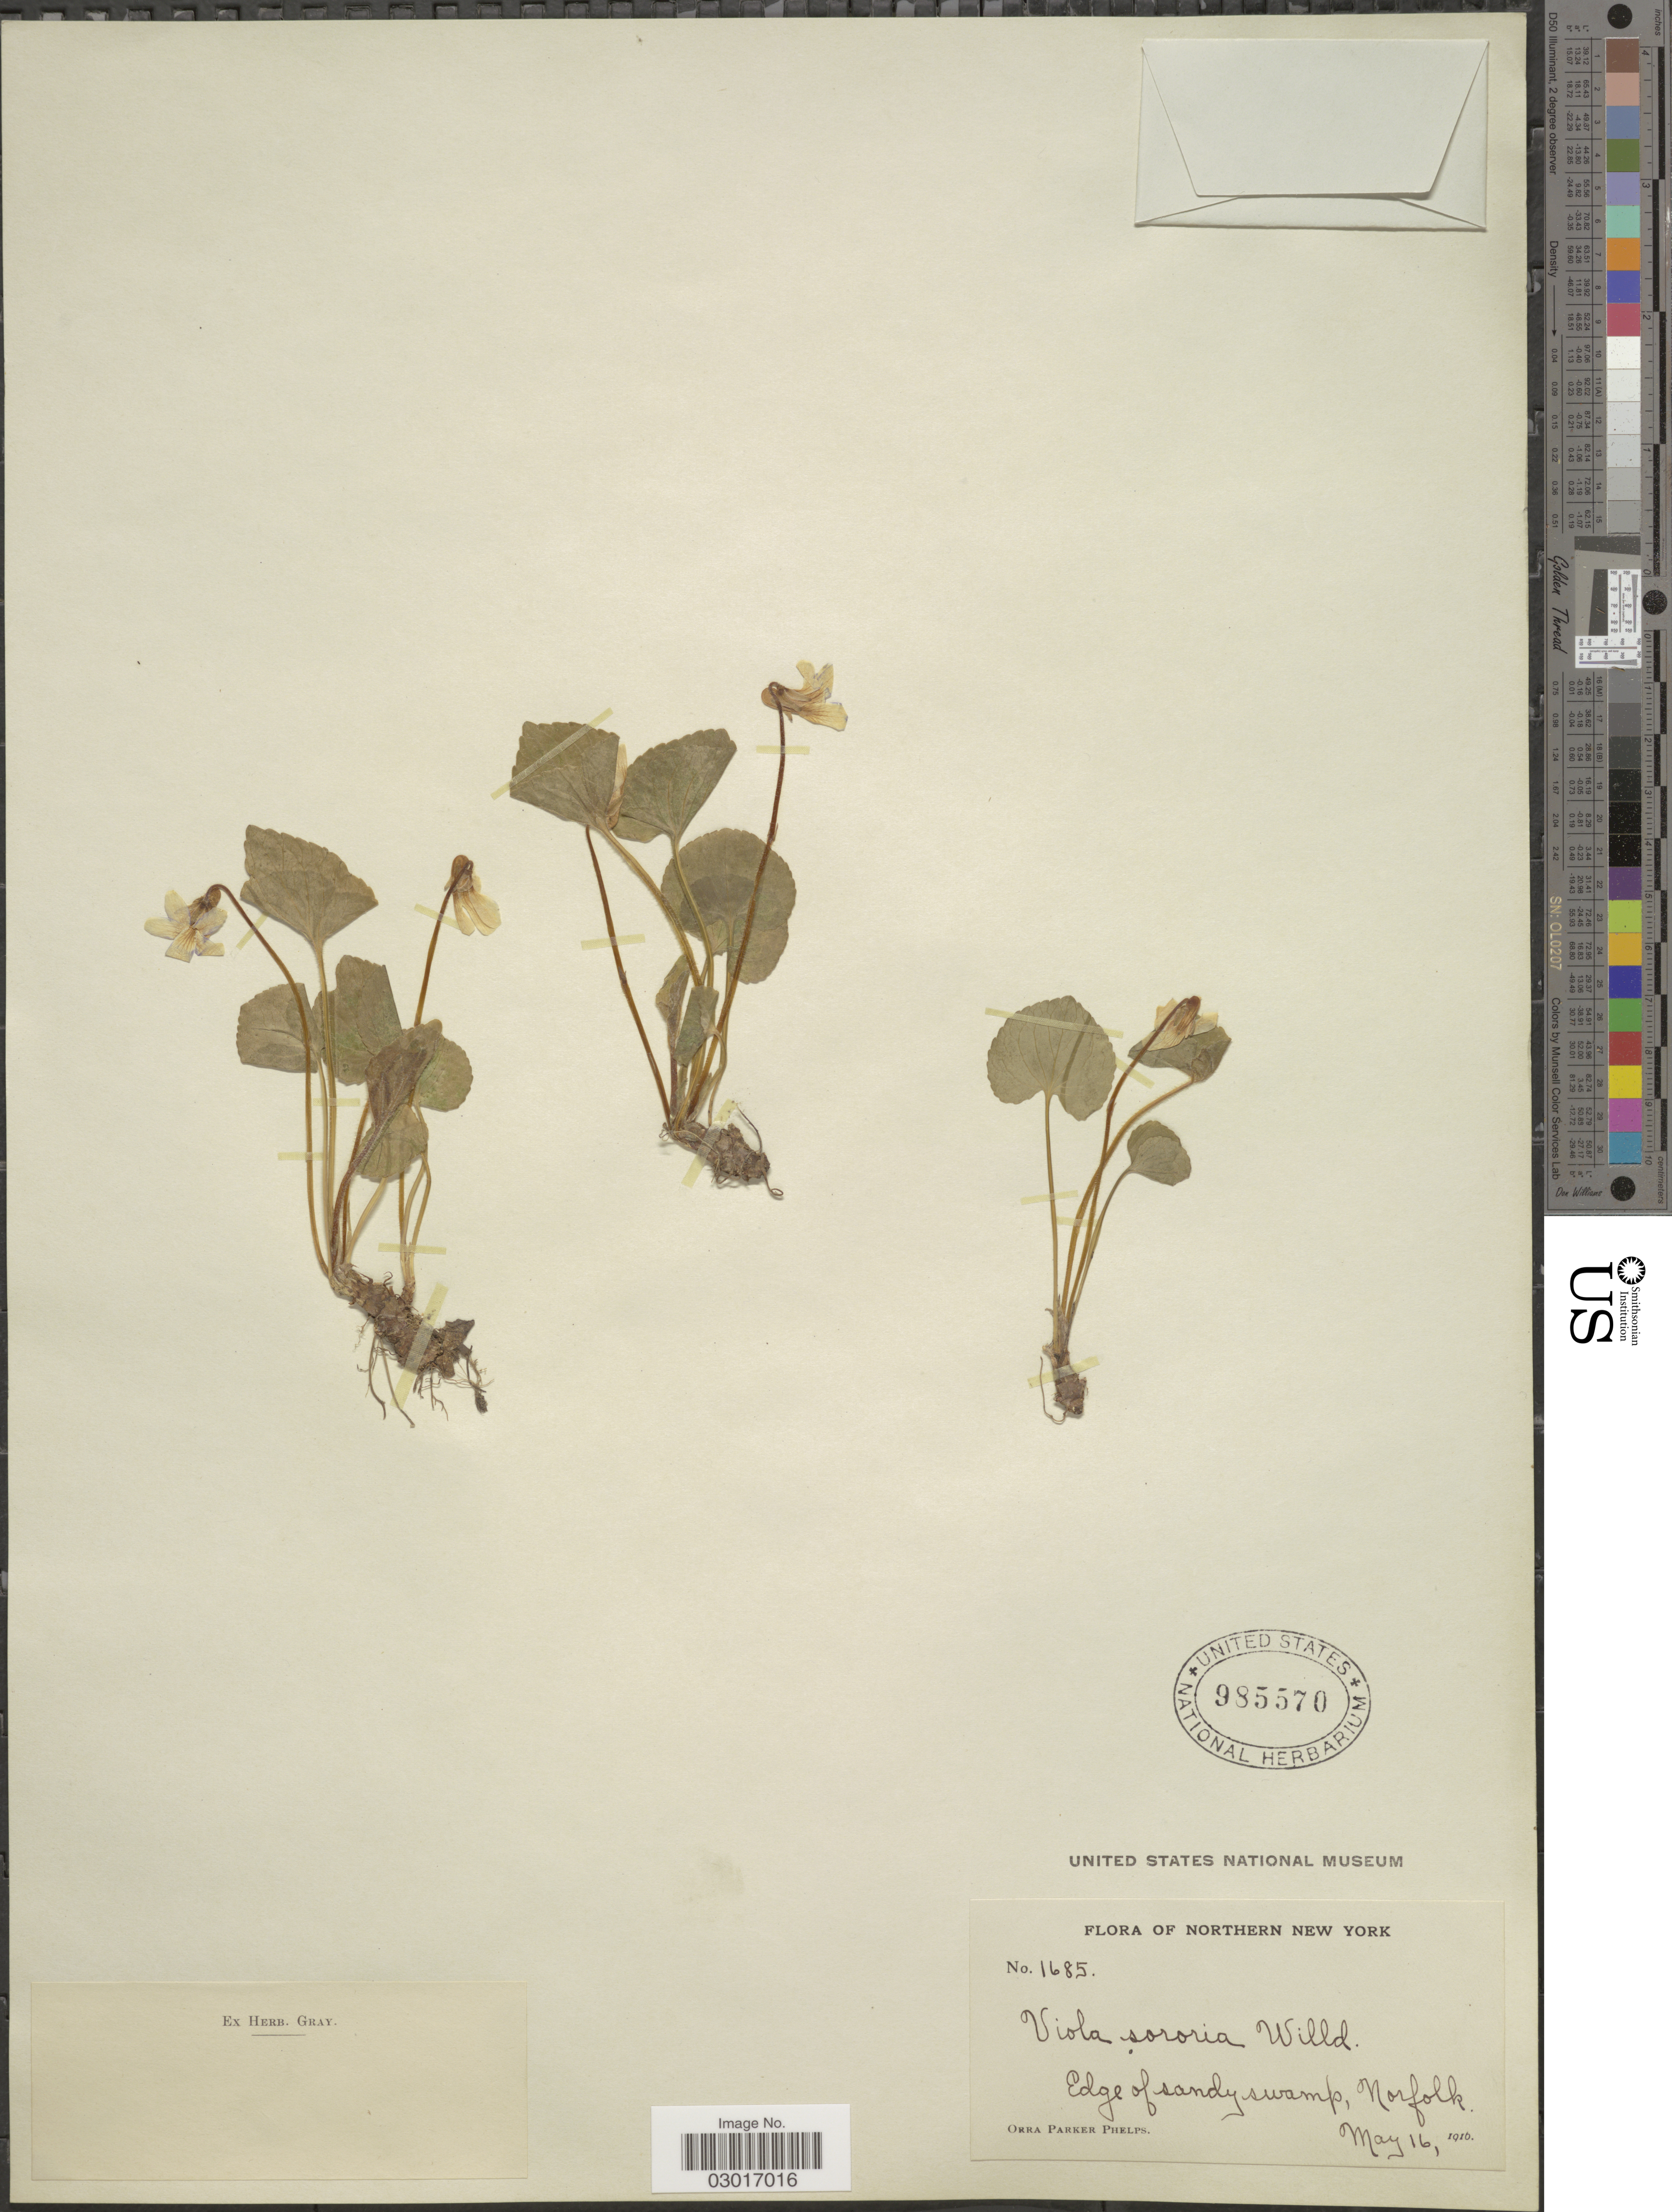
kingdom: Plantae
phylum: Tracheophyta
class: Magnoliopsida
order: Malpighiales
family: Violaceae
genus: Viola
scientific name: Viola sororia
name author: Willd.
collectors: O. P. Phelps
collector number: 1685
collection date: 1916-05-16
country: United States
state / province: New York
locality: Edge of sandy swamp, Norfolk.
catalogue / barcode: US 985570